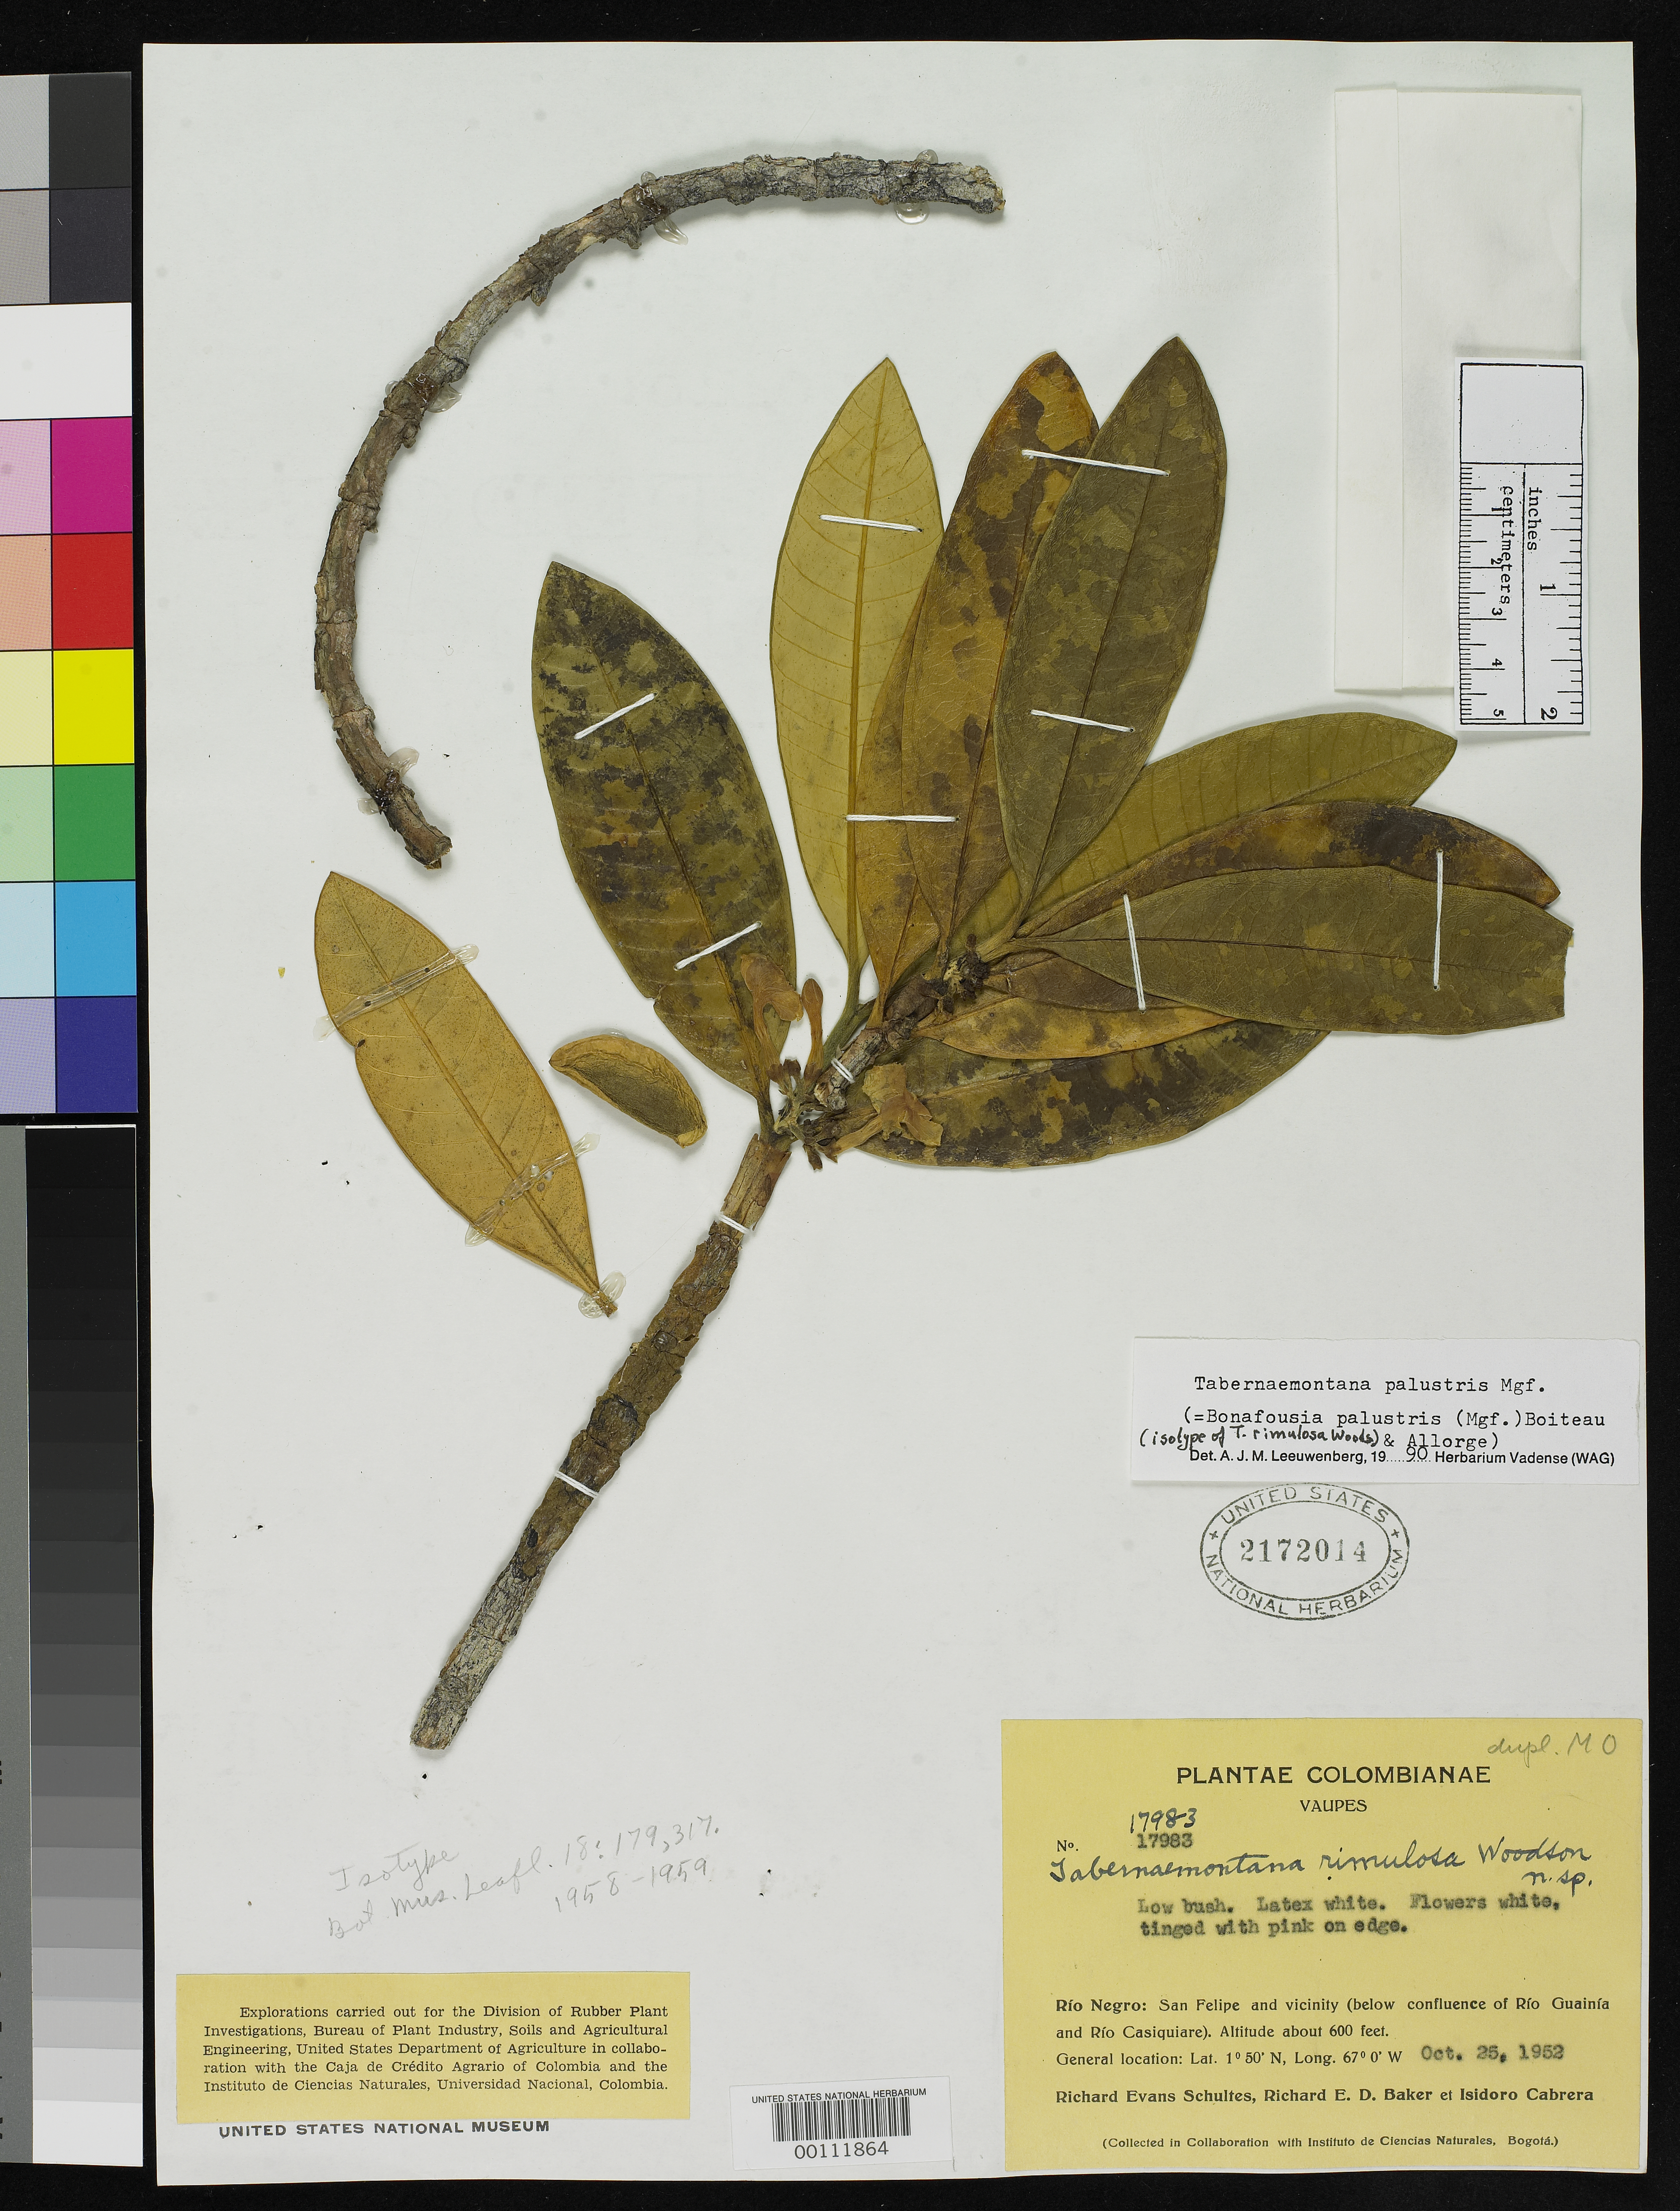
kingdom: Plantae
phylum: Tracheophyta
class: Magnoliopsida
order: Gentianales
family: Apocynaceae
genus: Tabernaemontana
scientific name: Tabernaemontana rimulosa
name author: Woodson in R.E. Schult.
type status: Isotype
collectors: R. E. Schultes, R. E. D. Baker & I. Cabrera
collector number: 17983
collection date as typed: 25 Oct 1952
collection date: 1952-10-25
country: Colombia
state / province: Vaupés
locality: Rio Negro, San Felipe & vicinity, below confluence of Rio Guiania & Rio Casiquiare.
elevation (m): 183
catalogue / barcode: US 2172014